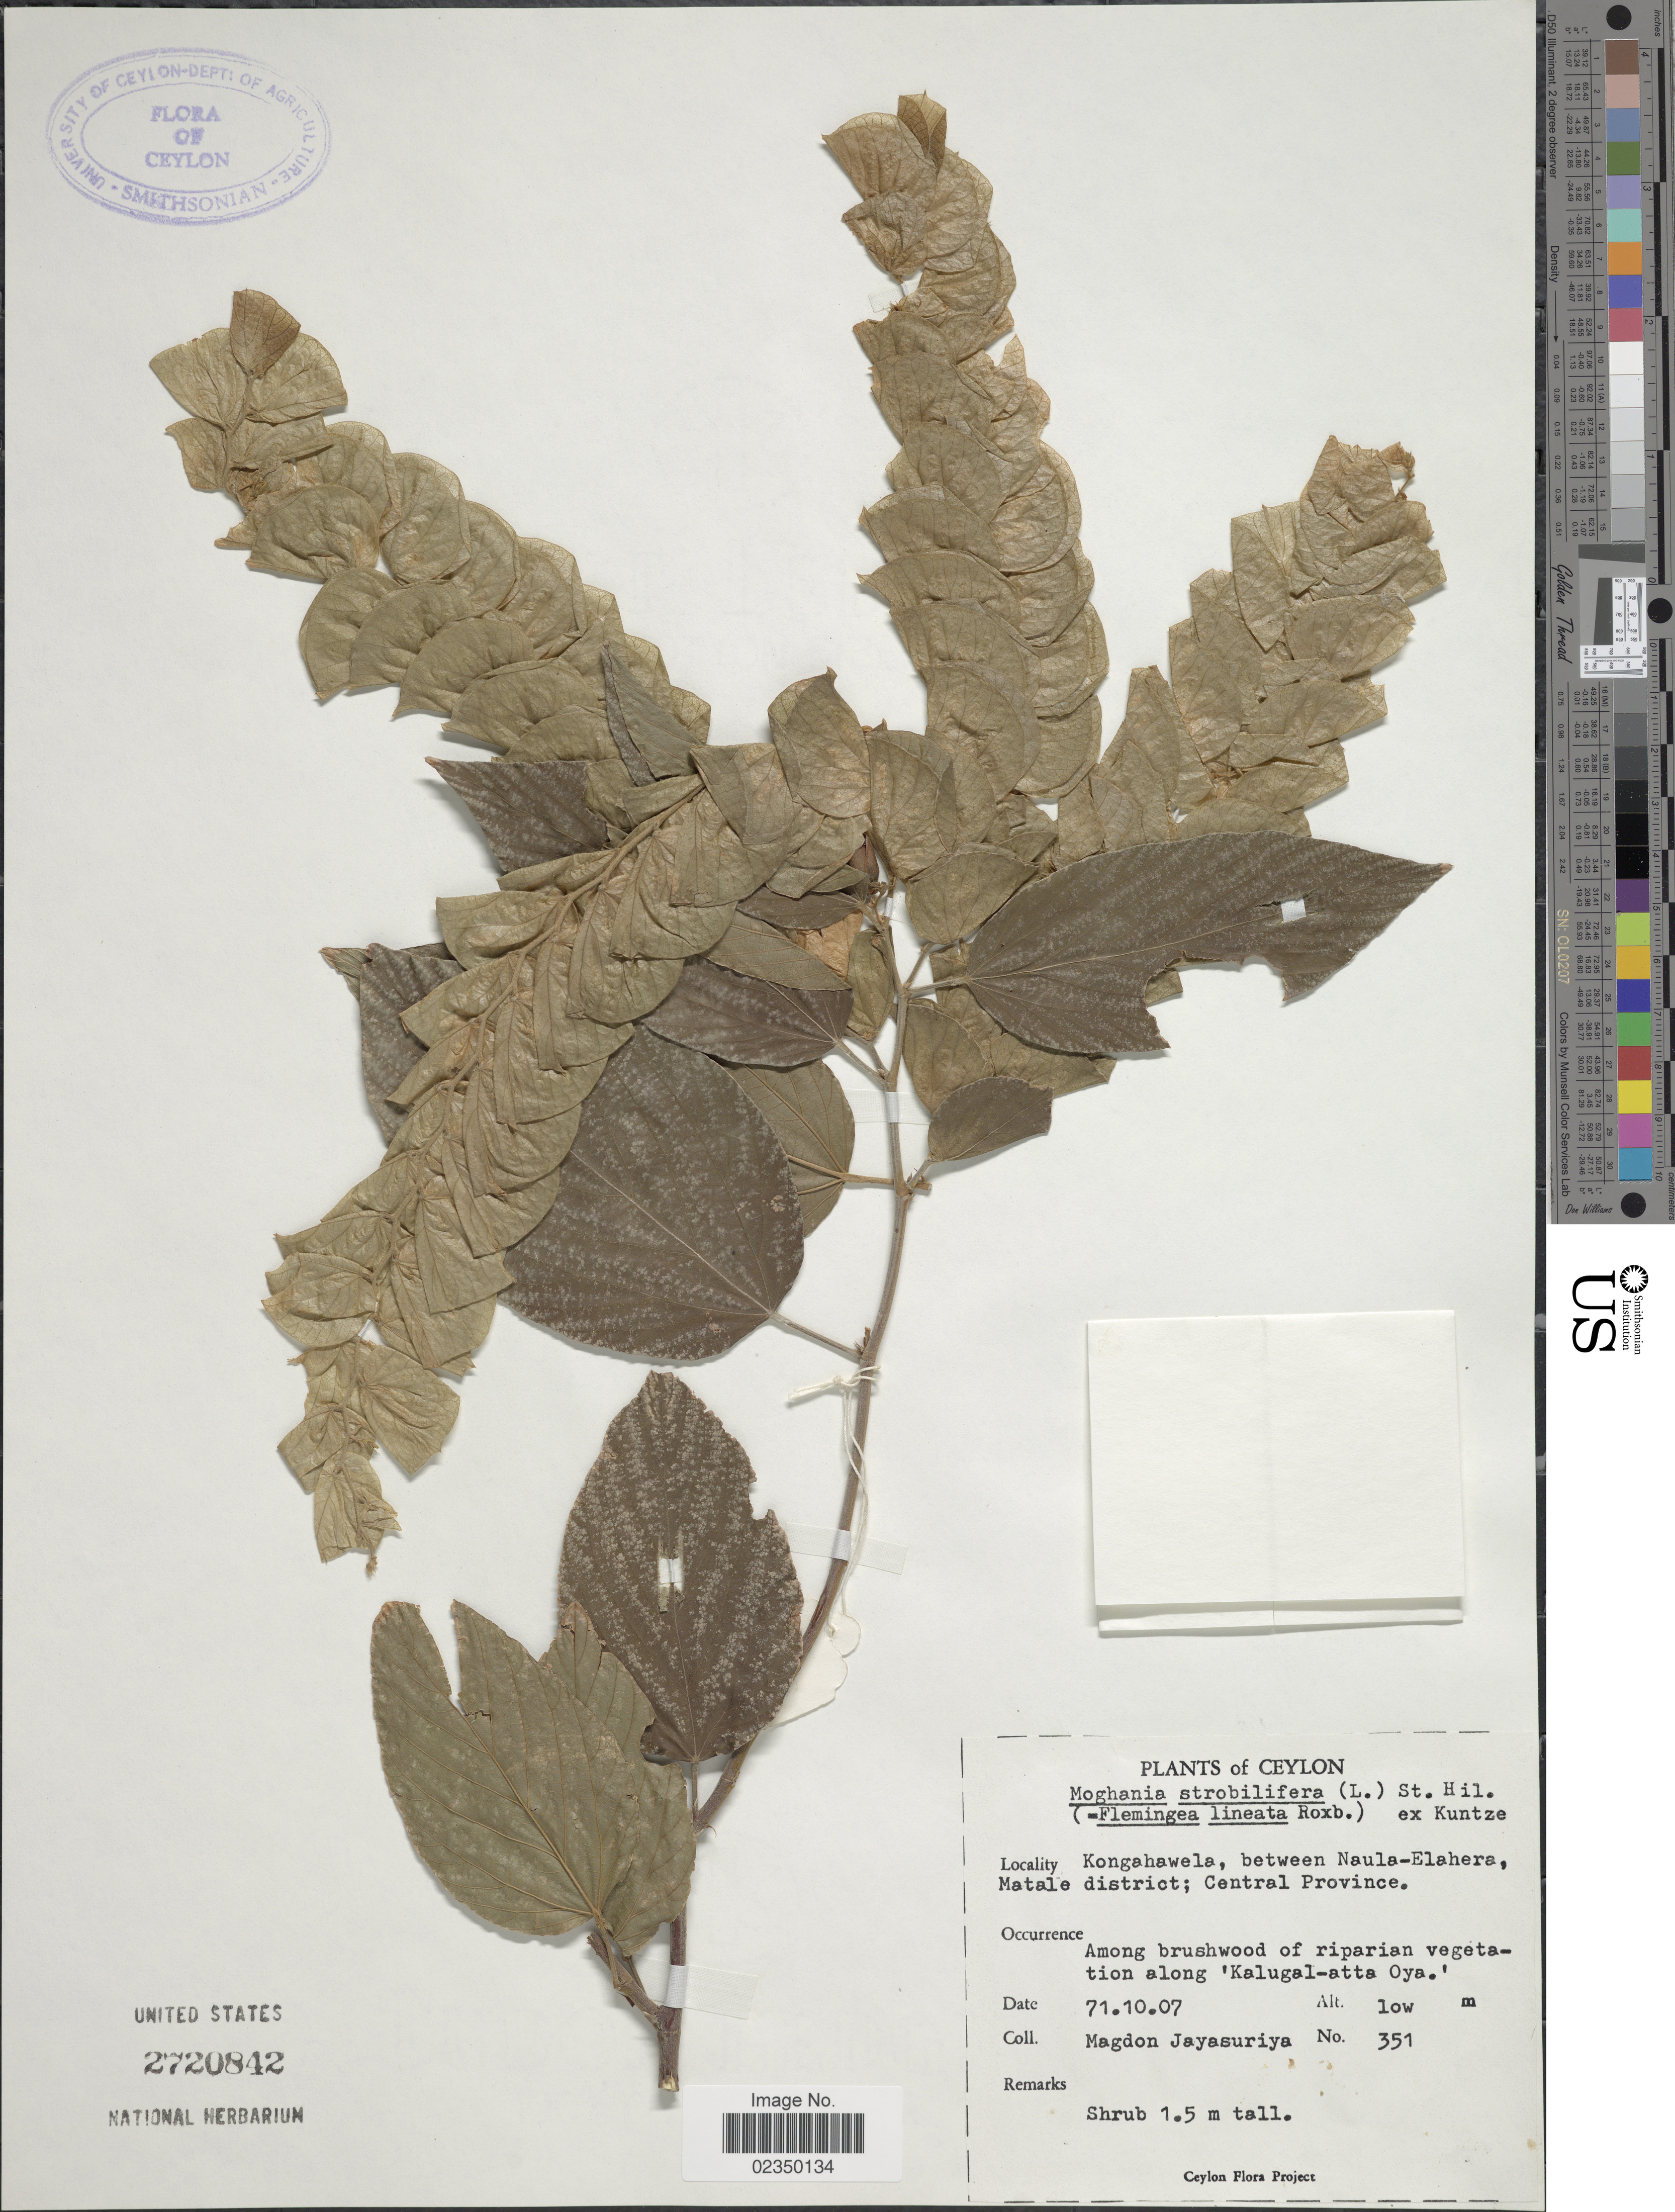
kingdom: Plantae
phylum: Tracheophyta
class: Magnoliopsida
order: Fabales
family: Fabaceae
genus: Flemingia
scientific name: Flemingia strobilifera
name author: (L.) W.T. Aiton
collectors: A. H. Jayasuriya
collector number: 351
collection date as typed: Transcribed d/m/y: 7/10/71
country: Sri Lanka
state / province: Central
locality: Ceylon, Kongahawela, between Naula-Elahera, Matale district; Central Province.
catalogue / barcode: US 2720842